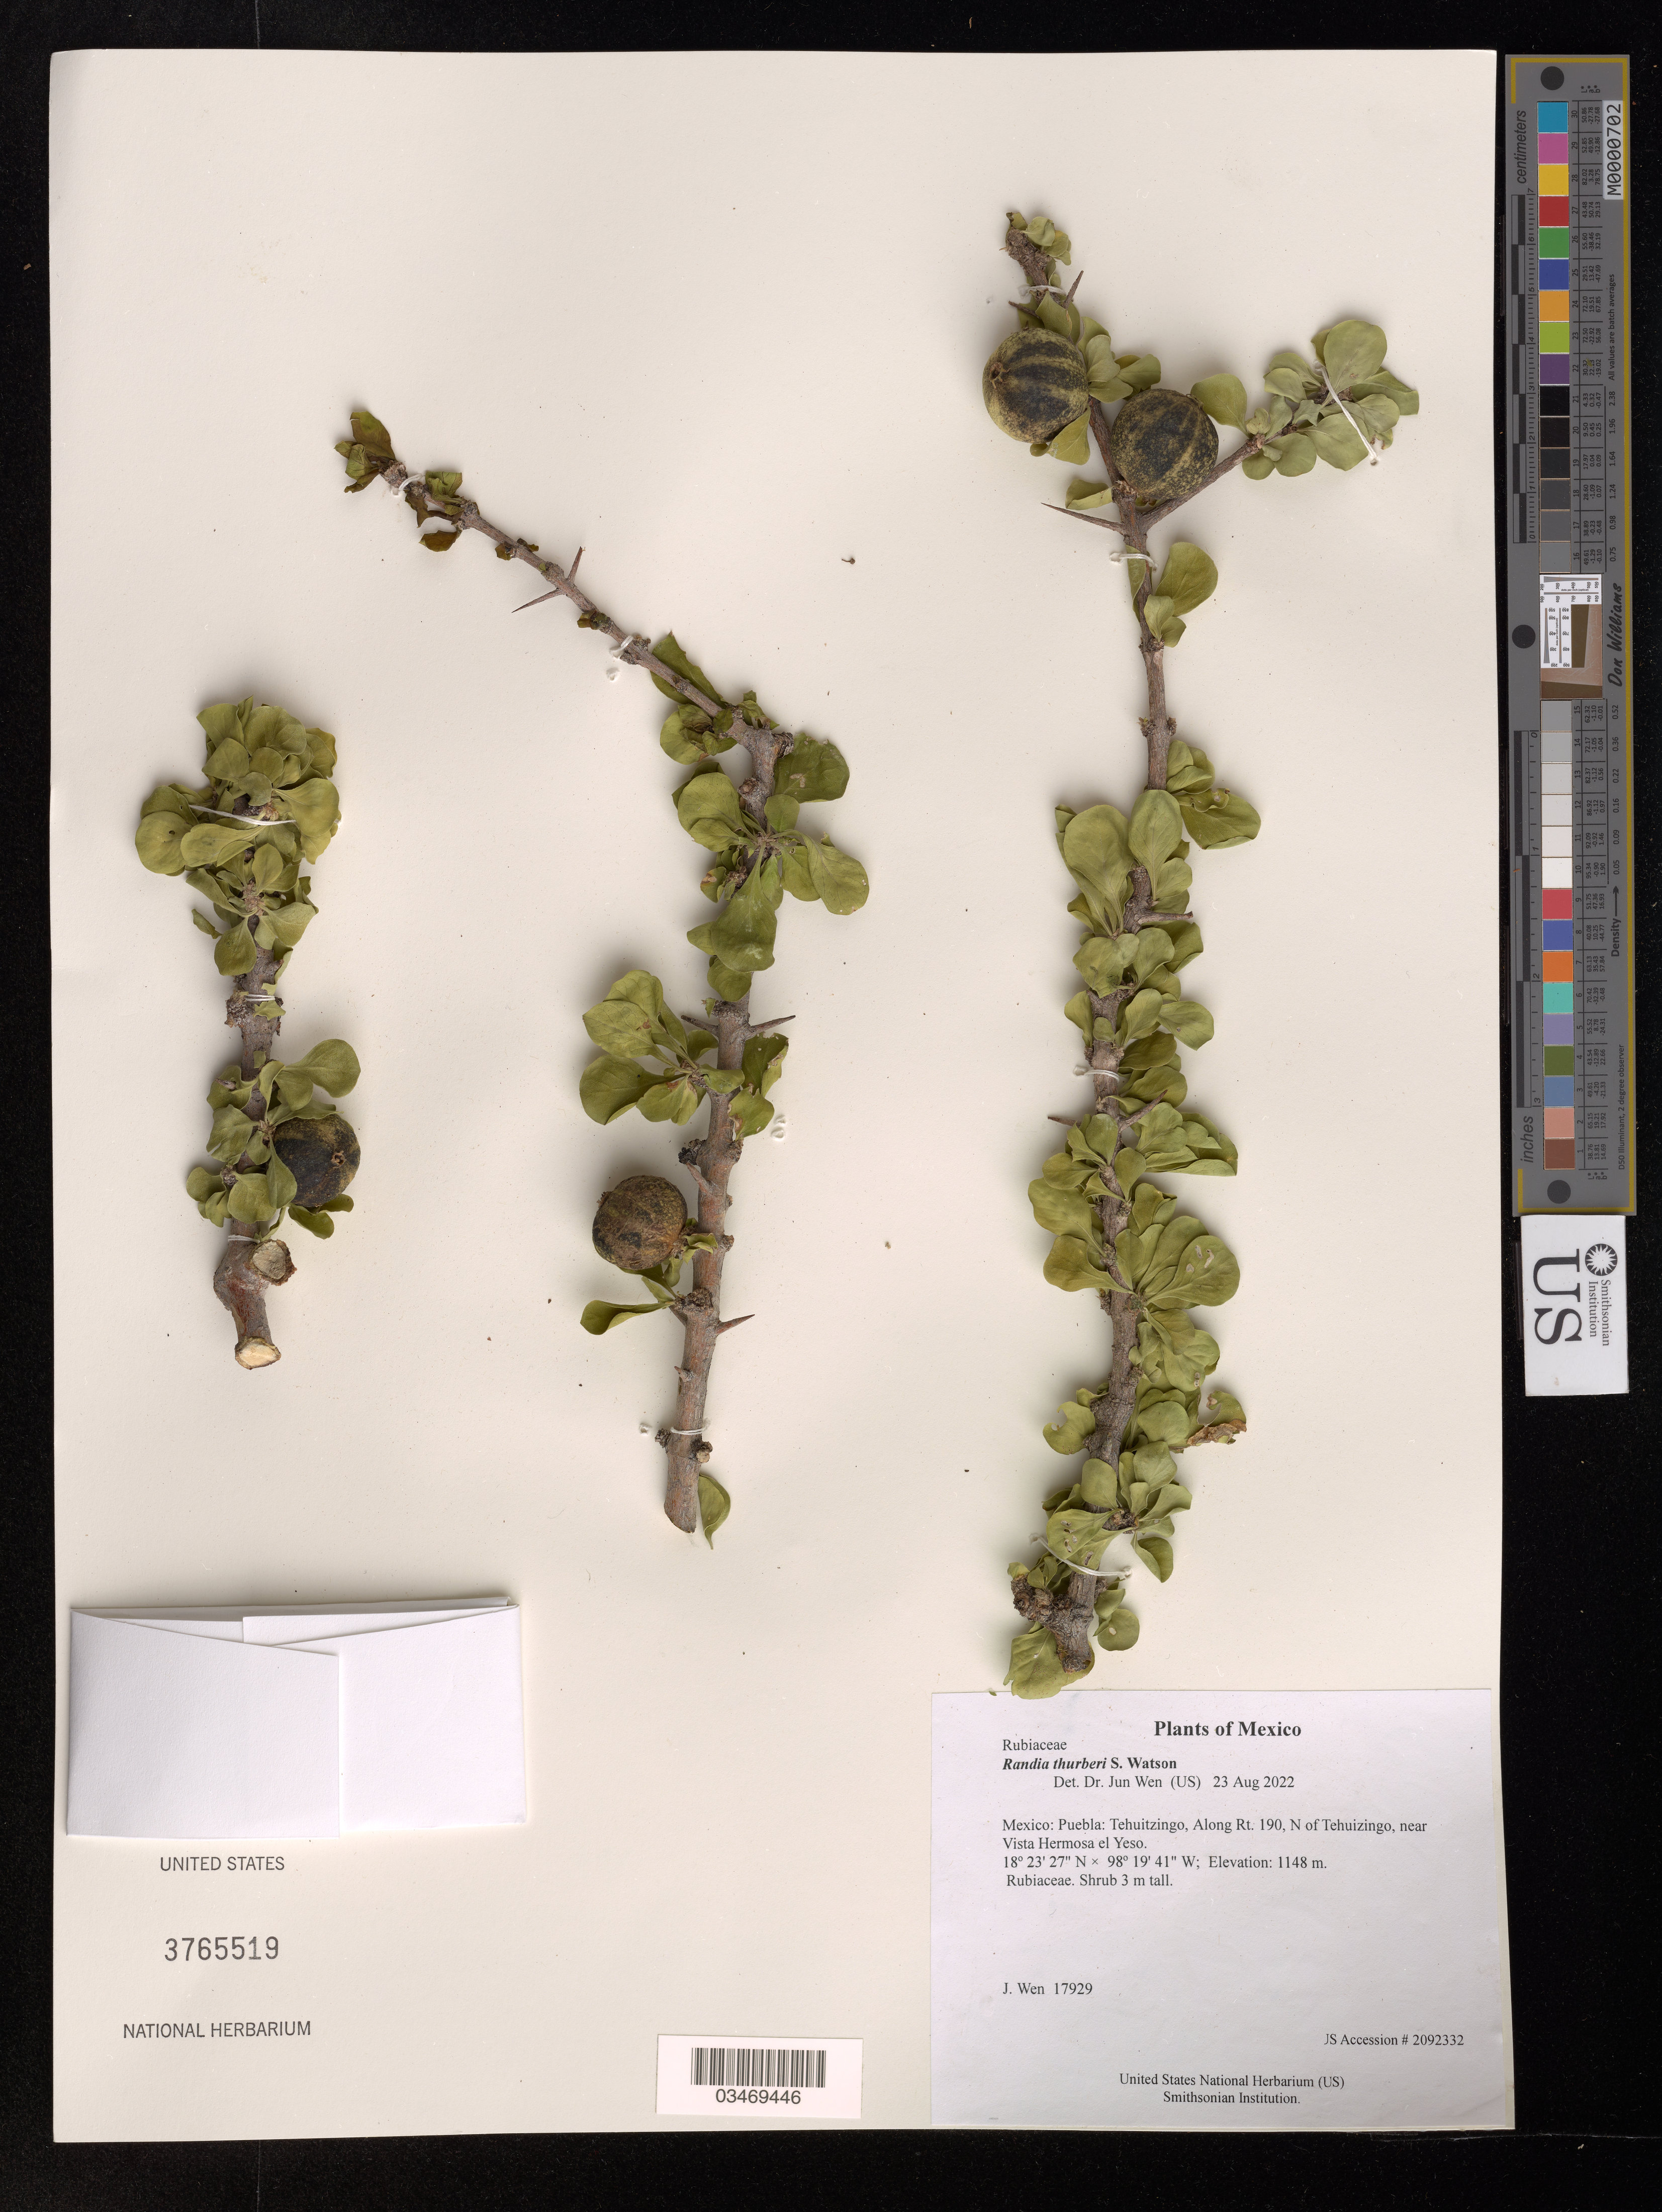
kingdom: Plantae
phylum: Tracheophyta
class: Magnoliopsida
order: Gentianales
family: Rubiaceae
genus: Randia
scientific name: Randia thurberi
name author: S. Watson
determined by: Wen, Jun, (BOT), Smithsonian Institution - National Museum of Natural History (UNITED STATES)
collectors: J. Wen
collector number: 17929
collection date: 2022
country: Mexico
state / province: Puebla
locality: Tehuitzingo, Along Rt. 190, N of Tehuizingo, near Vista Hermosa el Yeso.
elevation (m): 1148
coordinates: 18 23 27 N, 98 19 41 W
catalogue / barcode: US 3765519